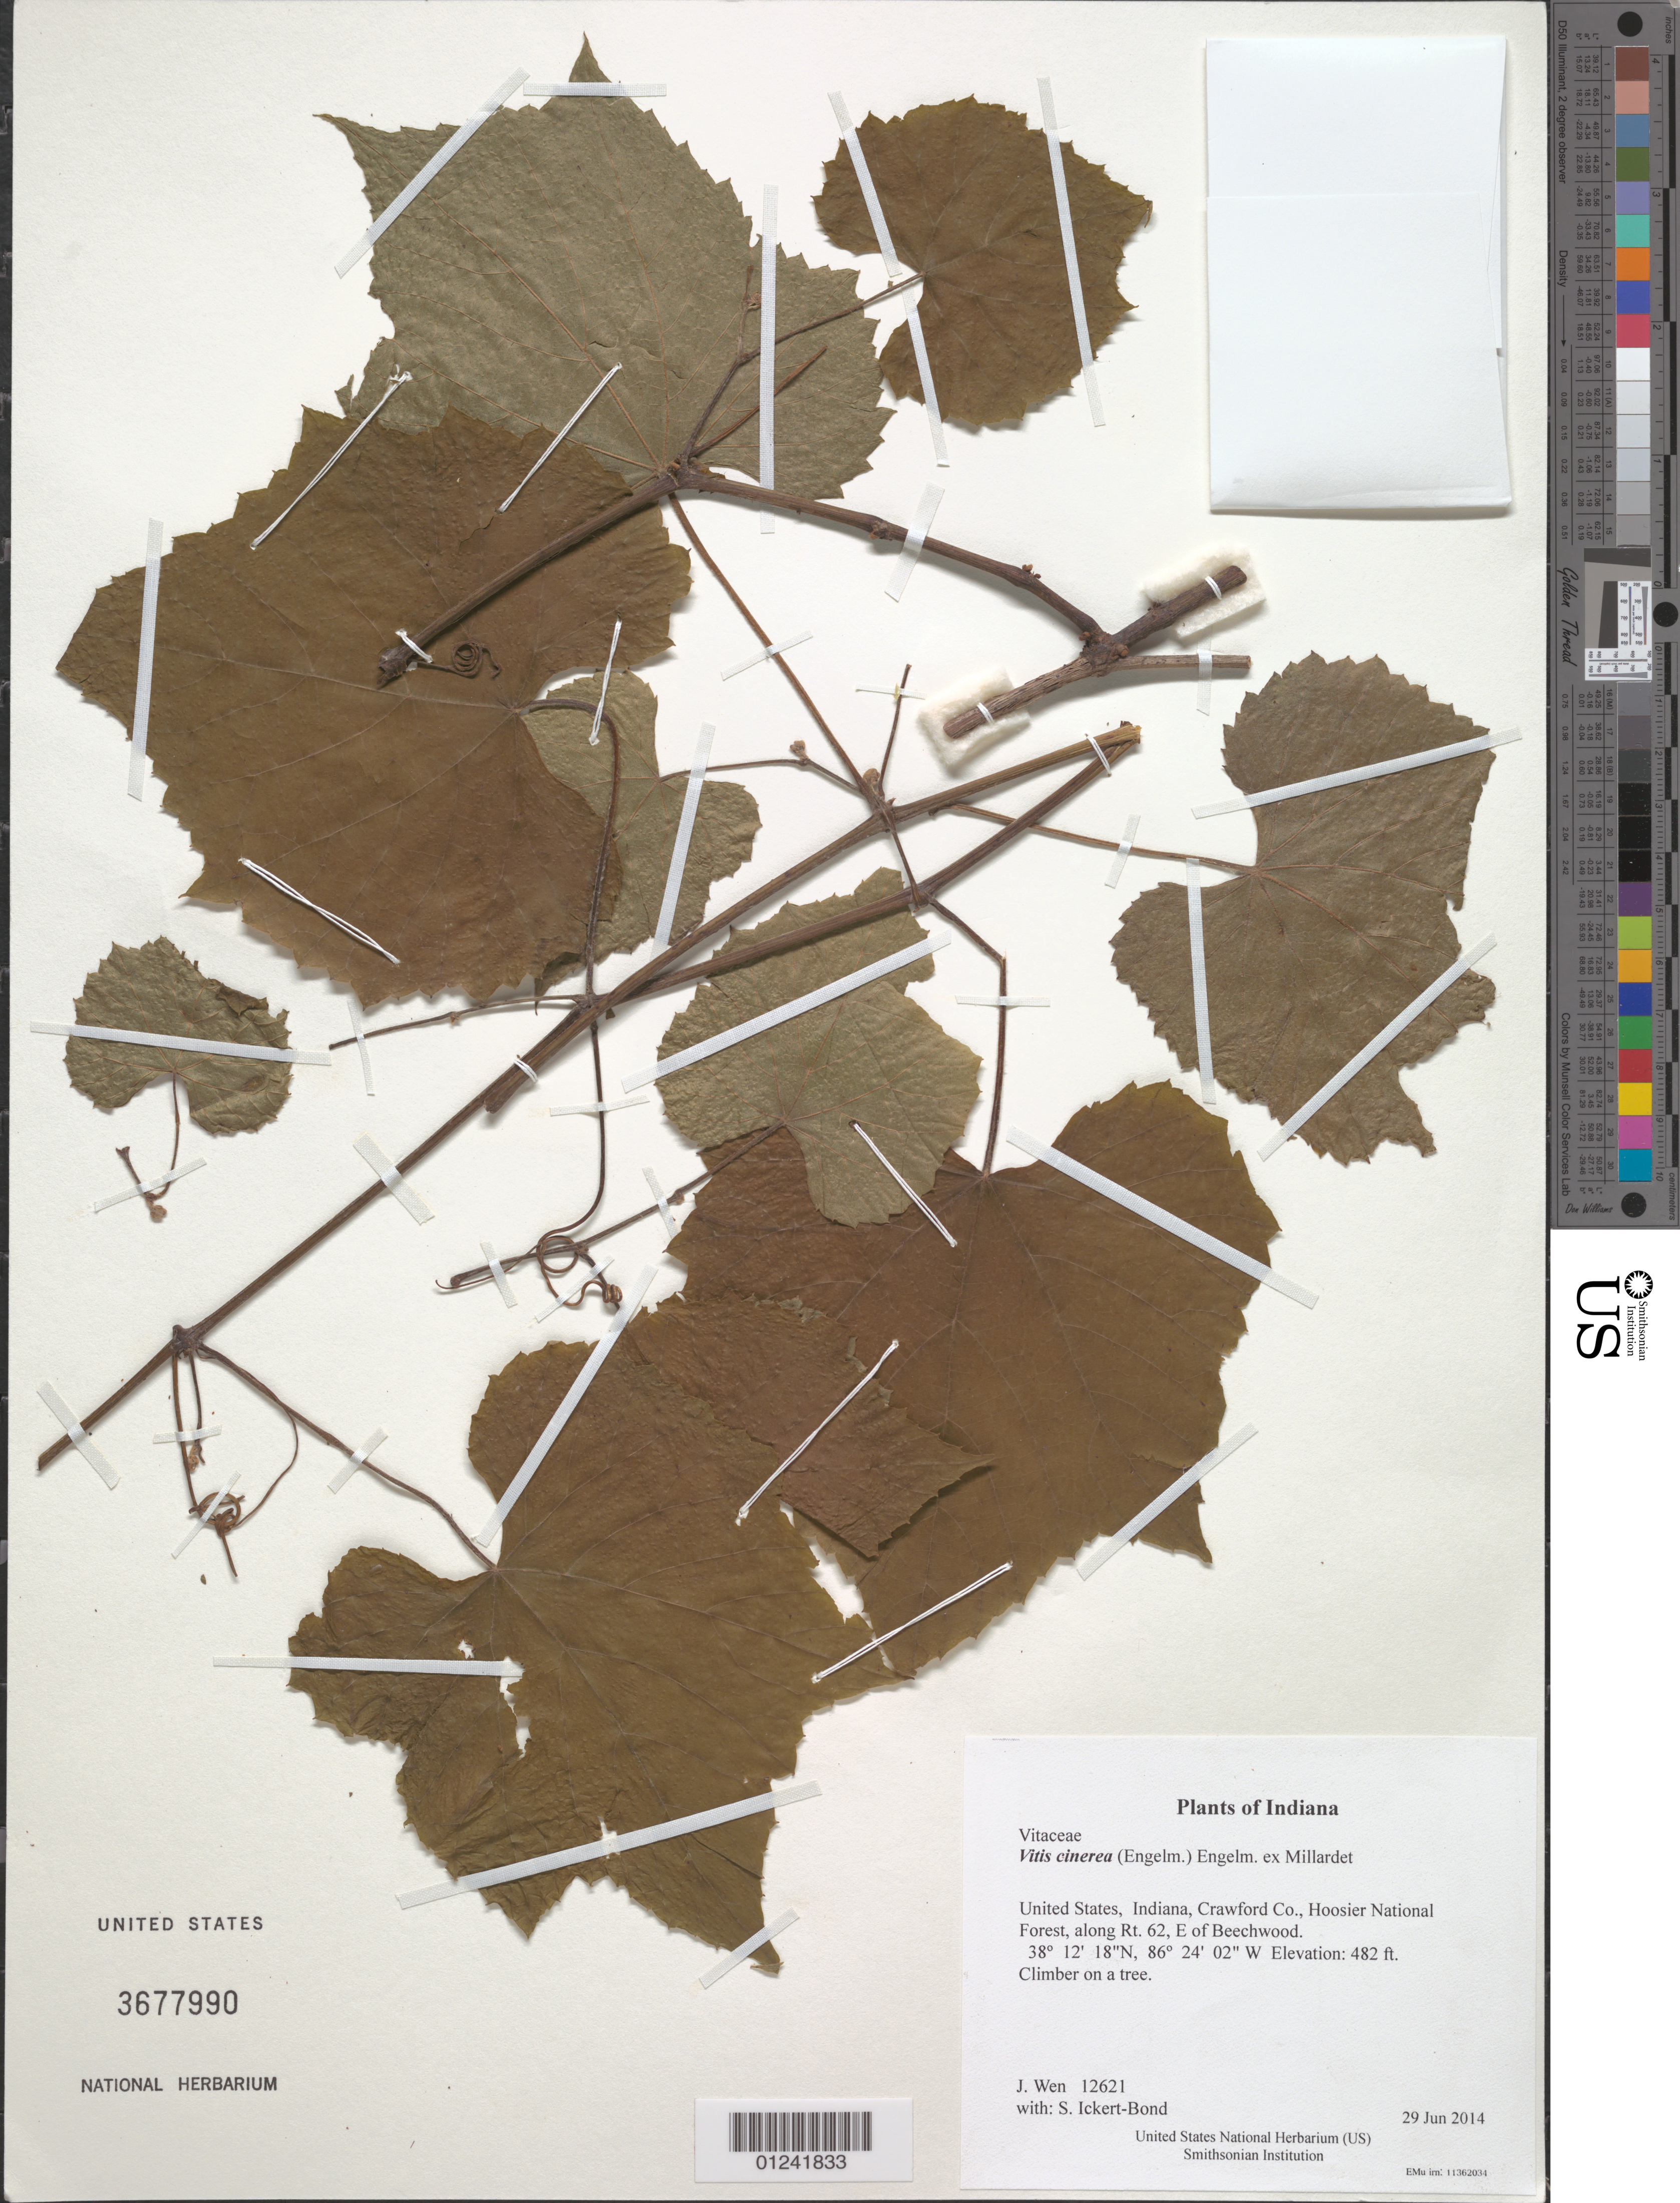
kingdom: Plantae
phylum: Tracheophyta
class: Magnoliopsida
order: Vitales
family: Vitaceae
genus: Vitis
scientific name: Vitis cinerea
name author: (Engelm.) Millardet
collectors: J. Wen & S. Ickert-Bond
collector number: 12621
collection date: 2014-06-29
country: United States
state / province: Indiana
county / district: Crawford Co.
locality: Hoosier National Forest, along Rt. 62, E of Beechwood.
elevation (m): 147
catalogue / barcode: US 3677990